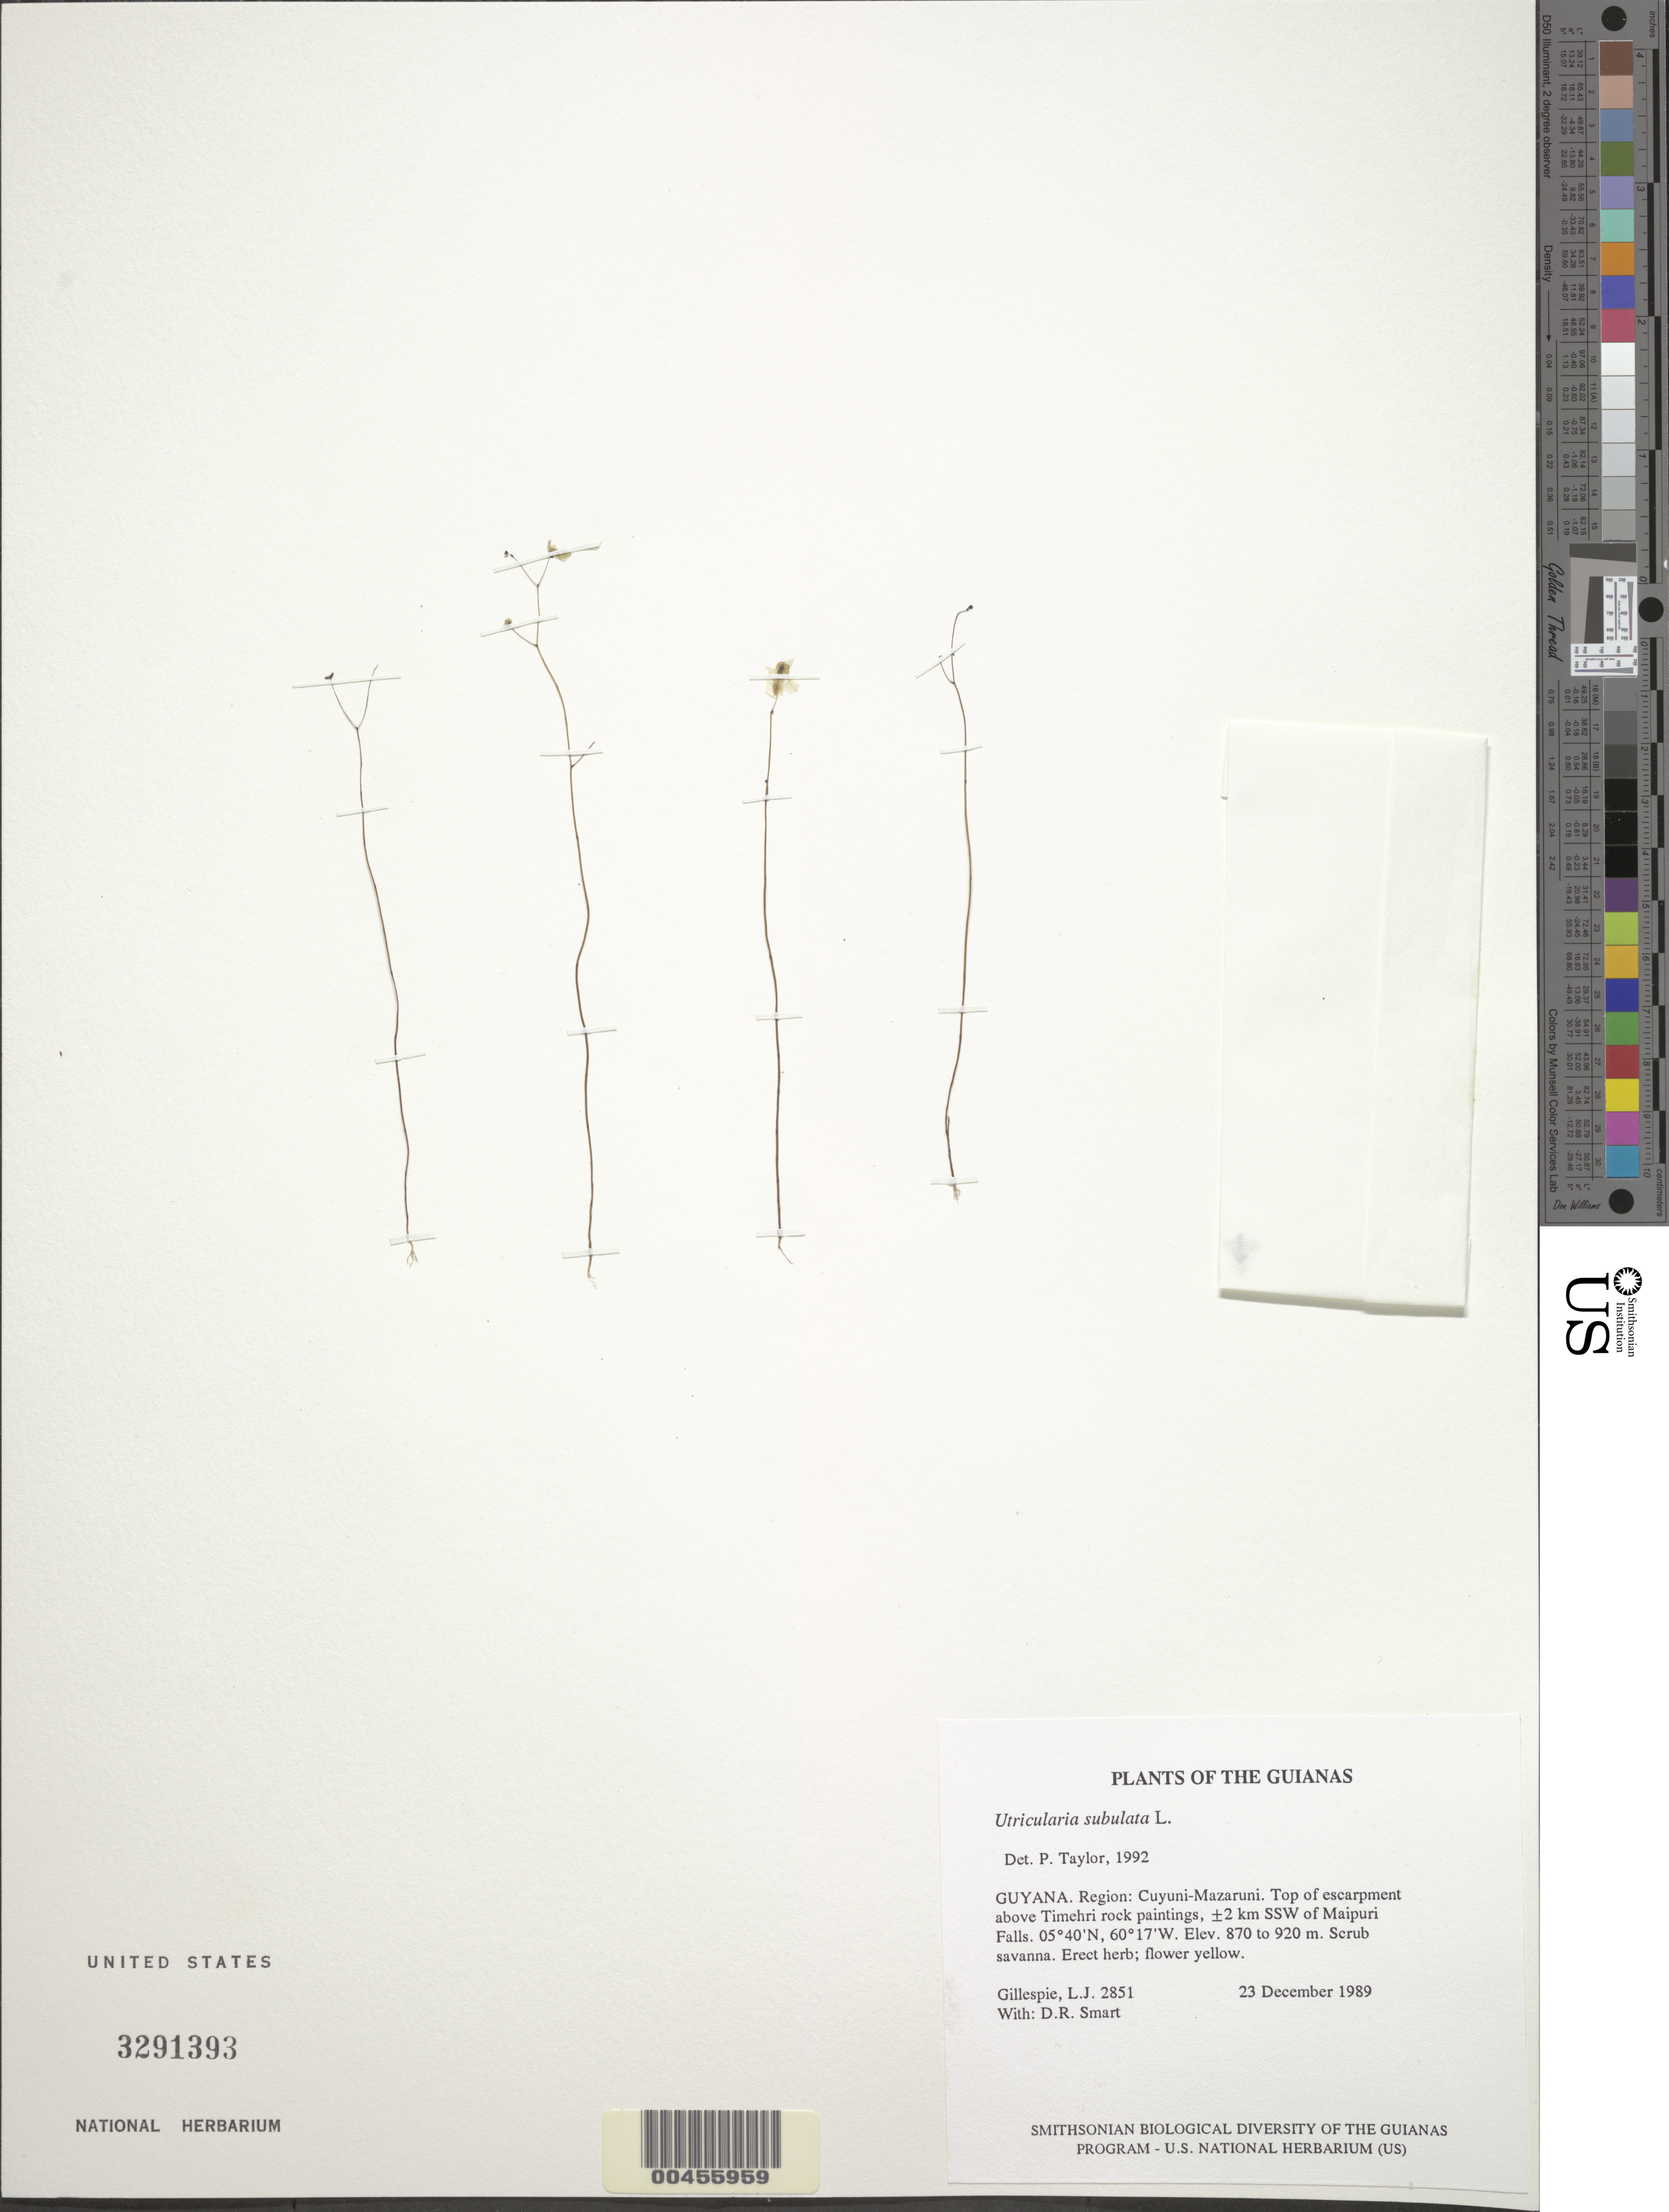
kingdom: Plantae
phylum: Tracheophyta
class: Magnoliopsida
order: Lamiales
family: Lentibulariaceae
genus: Utricularia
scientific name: Utricularia subulata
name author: L.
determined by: Taylor, P.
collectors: L. J. Gillespie & D. R. Smart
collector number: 2851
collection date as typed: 23 December 1989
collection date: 1989-12-23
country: Guyana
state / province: Cuyuni-Mazaruni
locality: Top of escarpment above Timehri rock paintings, ±2 km SSW of Maipuri Falls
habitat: Scrub savanna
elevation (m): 870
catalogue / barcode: US 3291393